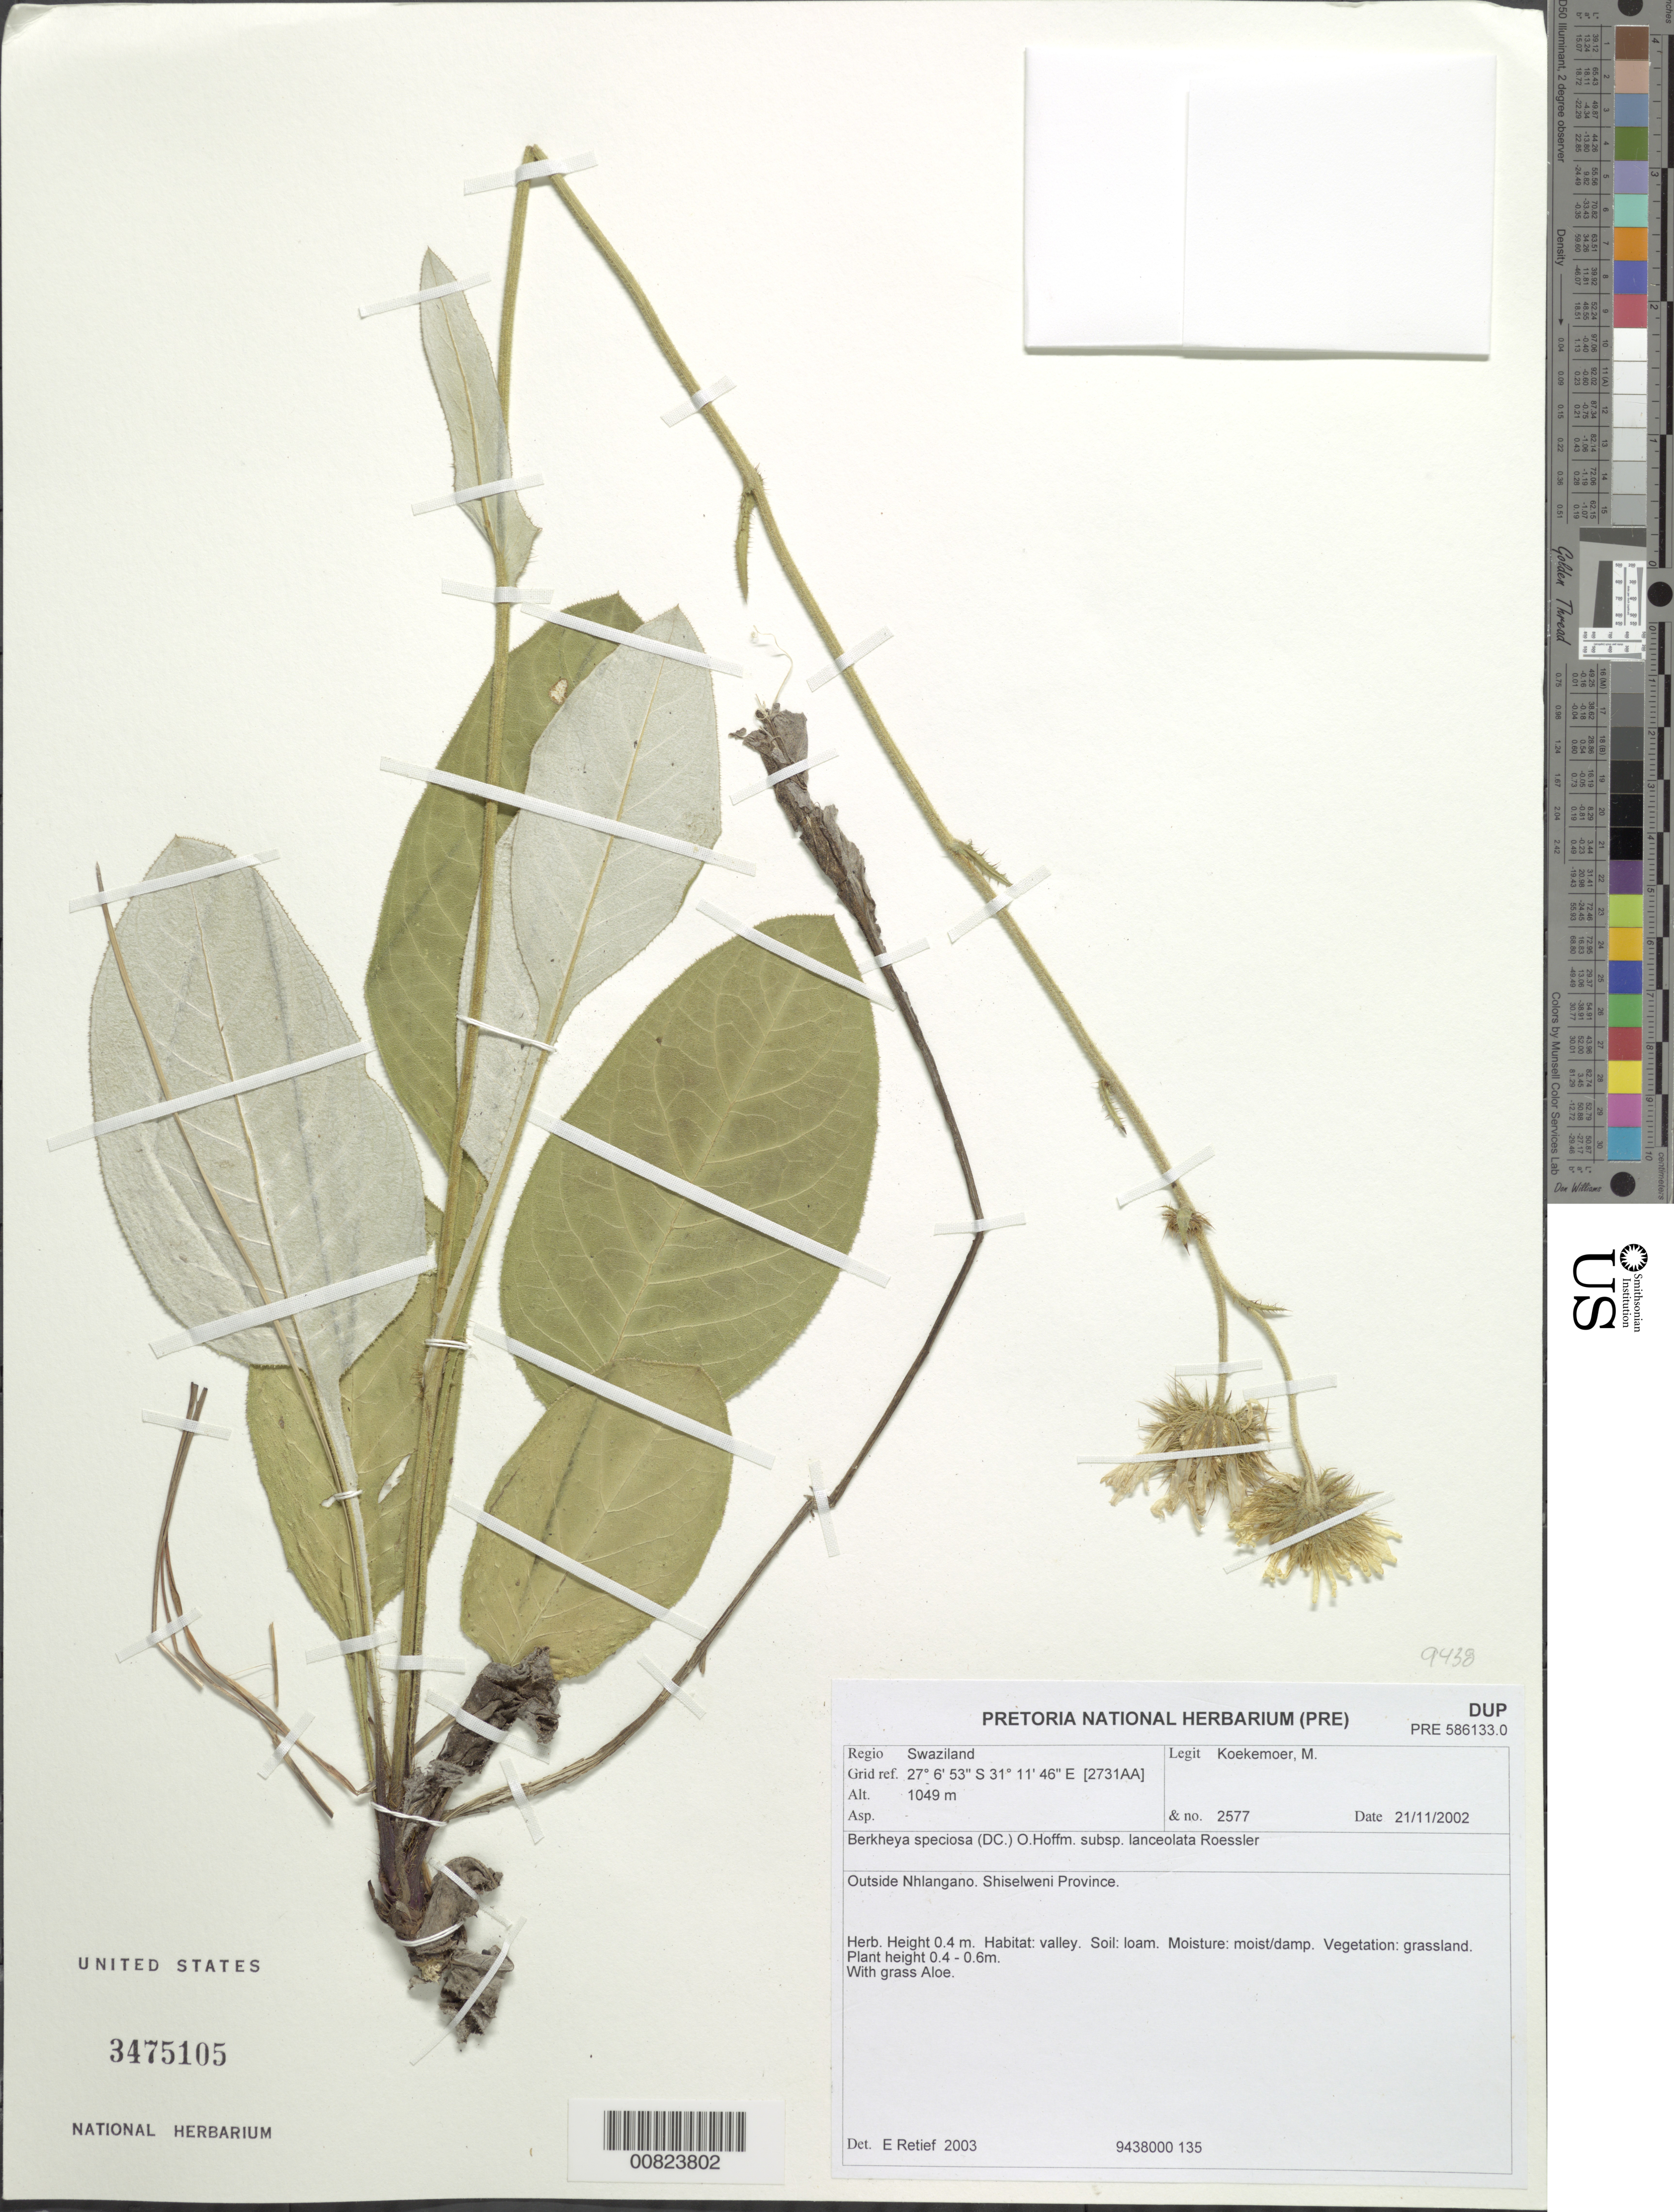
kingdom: Plantae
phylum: Tracheophyta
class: Magnoliopsida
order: Asterales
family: Asteraceae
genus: Berkheya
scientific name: Berkheya speciosa subsp. lanceolata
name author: Roessler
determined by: Retief, E.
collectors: M. Koekemoer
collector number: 2577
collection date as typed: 21 November 2002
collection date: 2002-11-21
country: Eswatini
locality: Shiselweni Province, outside Nhlangano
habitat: Valley, loam soil, moist/damp, grassland, with grass Aloe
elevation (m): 1049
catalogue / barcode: US 3475105